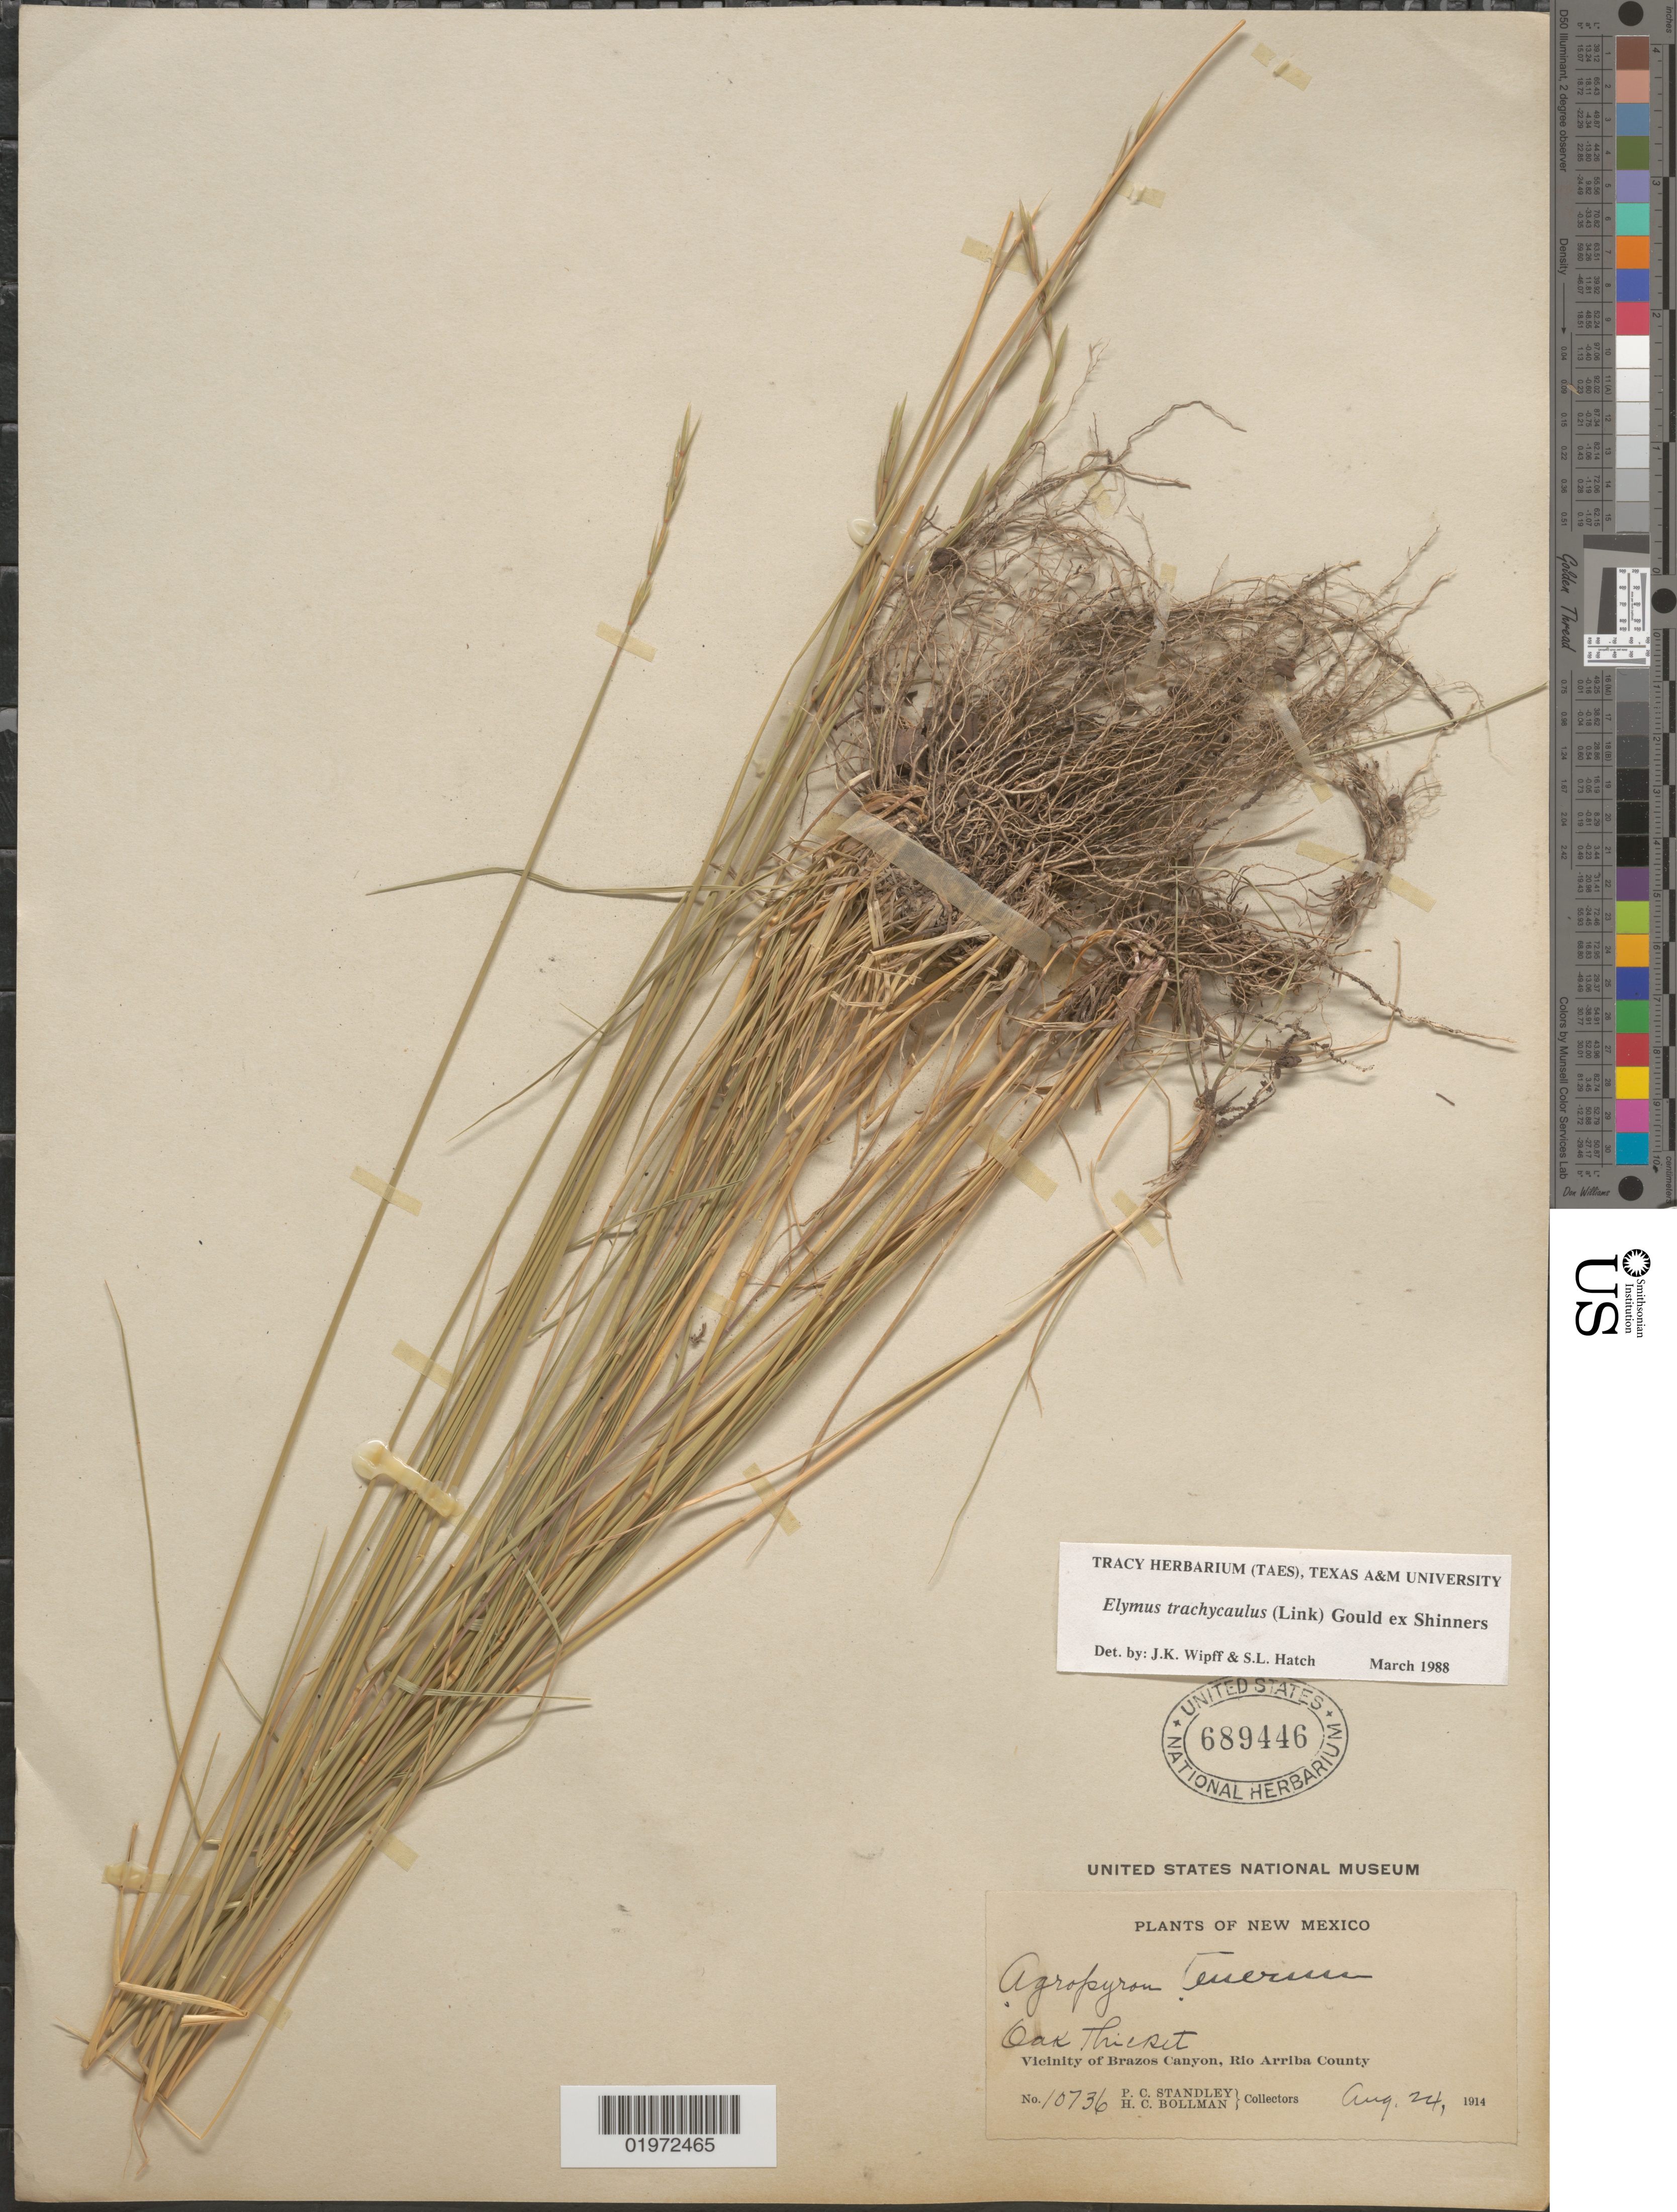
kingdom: Plantae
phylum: Tracheophyta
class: Liliopsida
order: Poales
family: Poaceae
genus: Elymus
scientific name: Elymus trachycaulus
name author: (Link) Gould ex Shinners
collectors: P. C. Standley & H. C. Bollman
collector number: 10736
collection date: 1914-08-24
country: United States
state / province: New Mexico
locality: Oak Thicket. Vicinity of Brazos Canyon, Rio Arriba County.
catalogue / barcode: US 689446